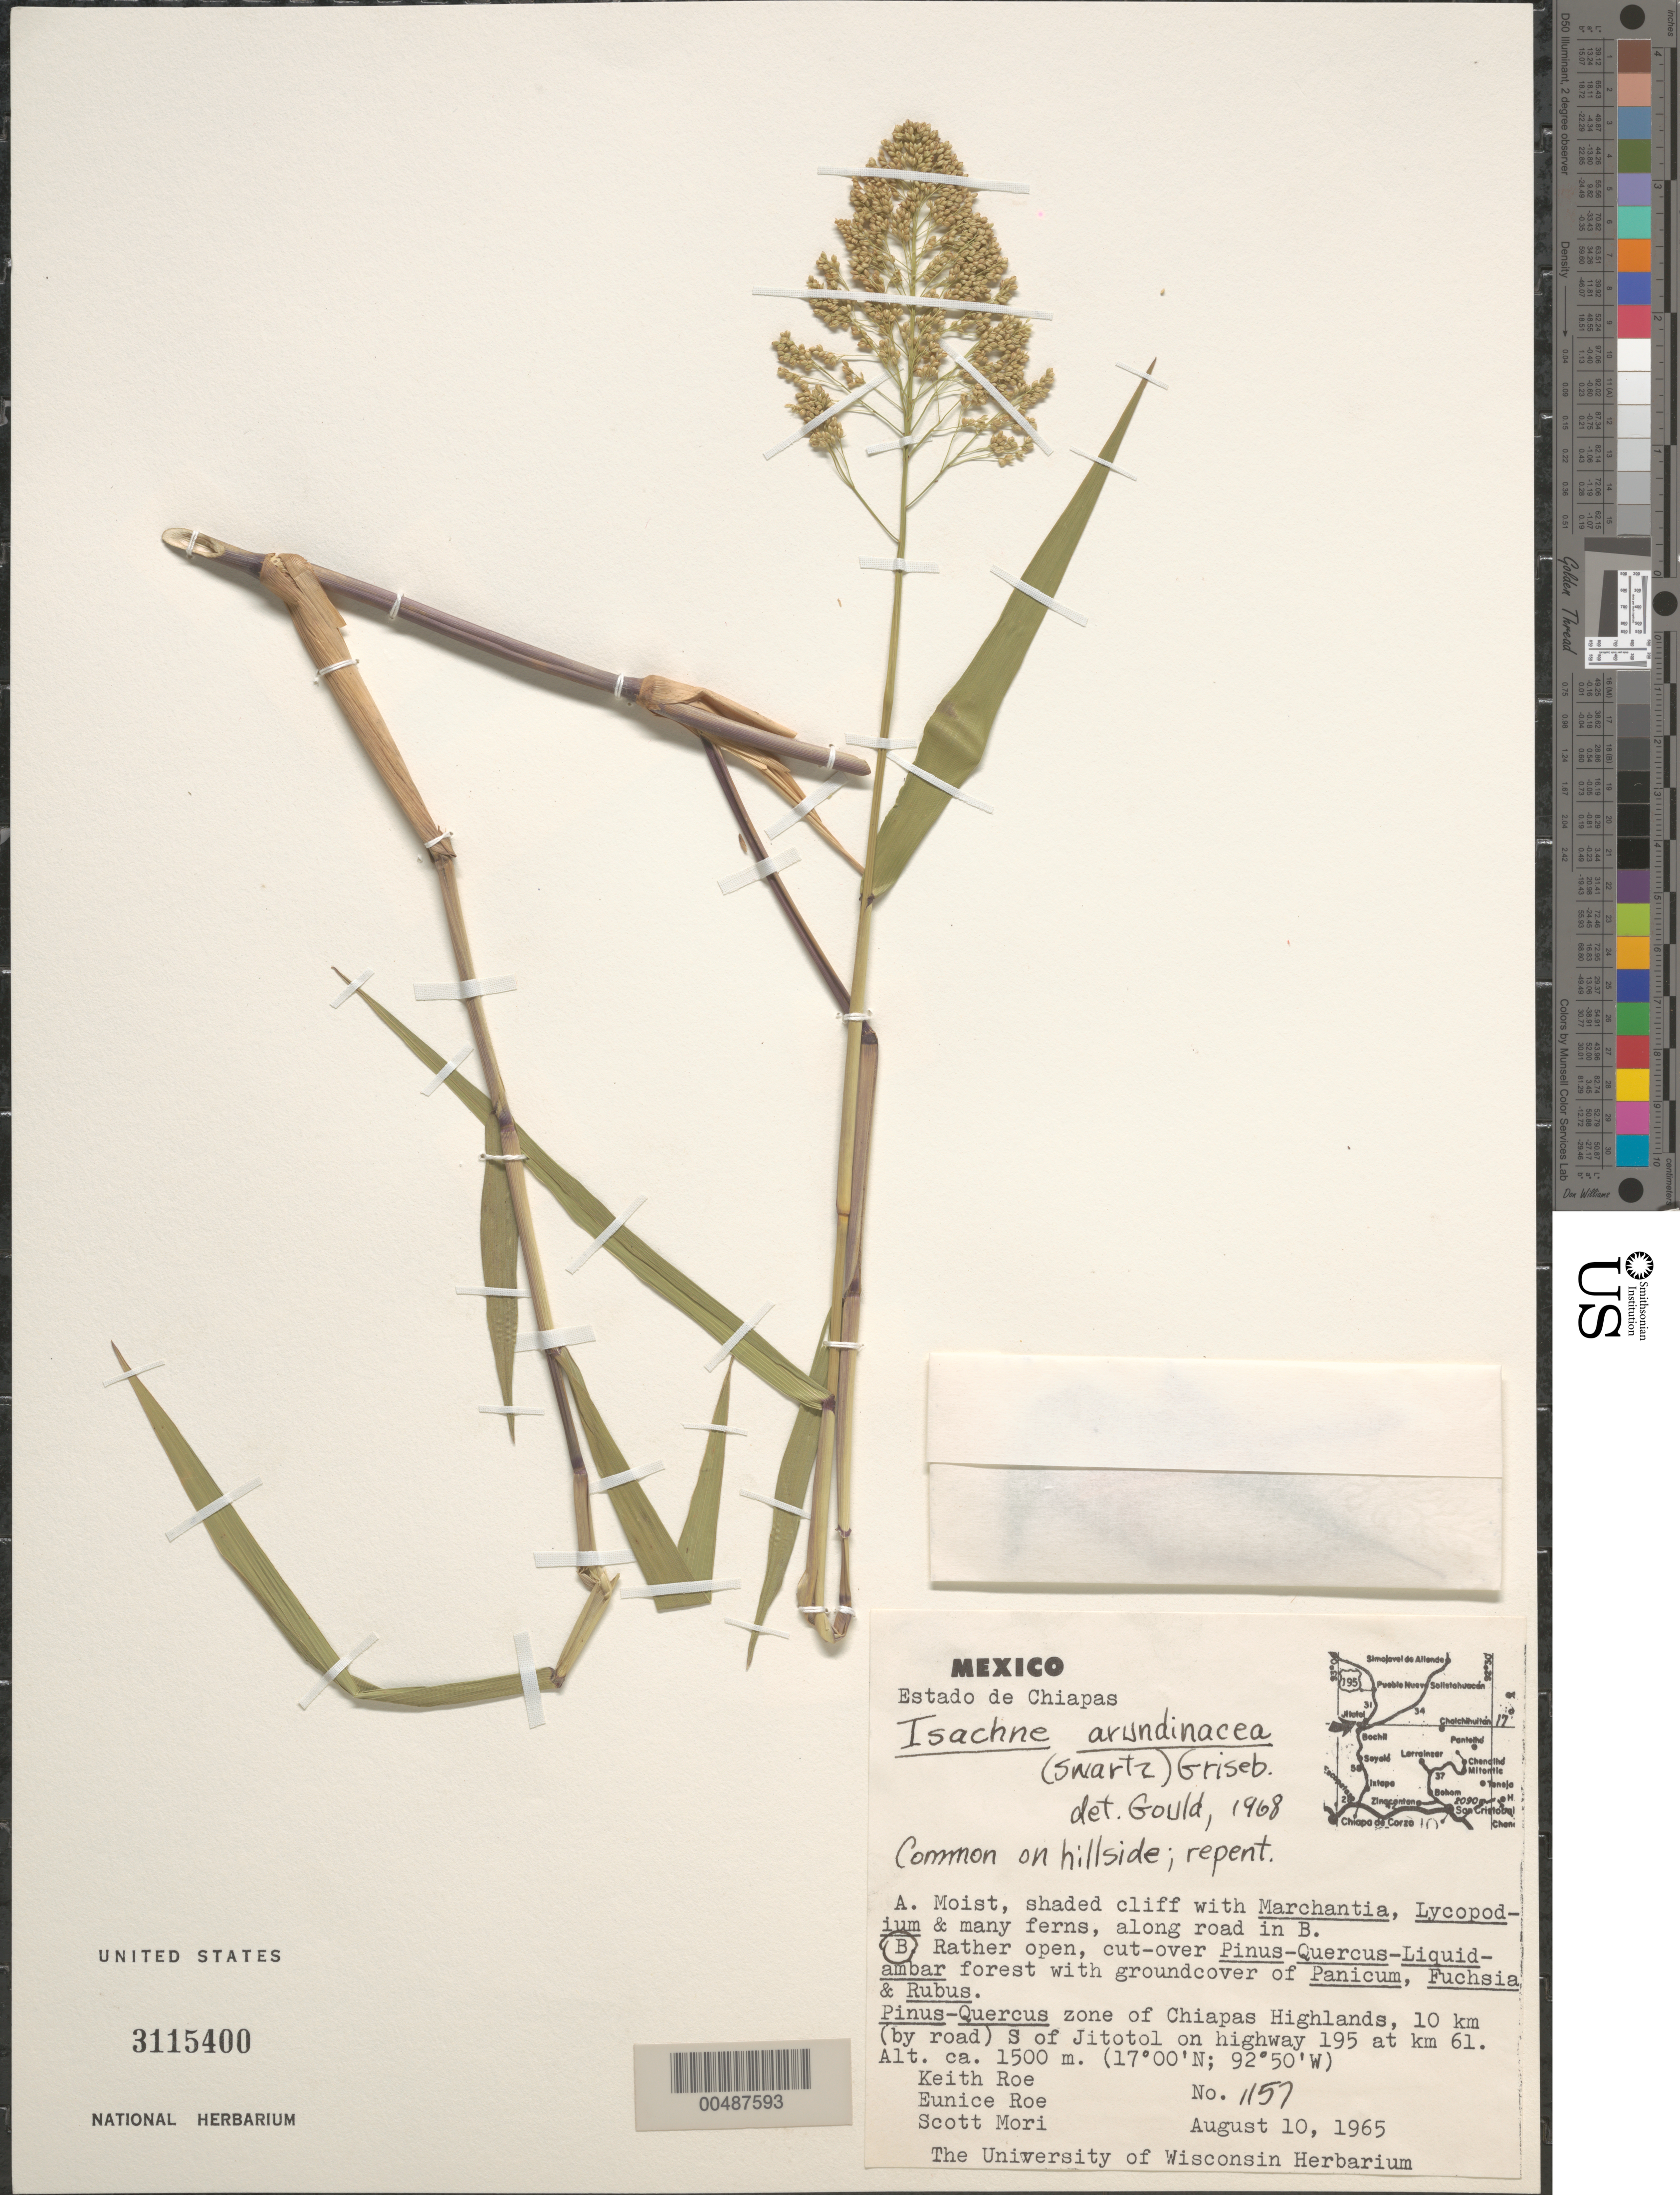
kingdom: Plantae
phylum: Tracheophyta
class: Liliopsida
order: Poales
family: Poaceae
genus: Isachne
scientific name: Isachne arundinacea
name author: (Sw.) Griseb.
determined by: Gould, F. W.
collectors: K. E. Roe, E. Roe & S. Mori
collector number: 1157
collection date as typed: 10 Aug 1965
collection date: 1965-08-10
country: Mexico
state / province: Chiapas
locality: Chiapas Highlands, 10 km (by rd) S of Jitotol on hwy 195 at km 61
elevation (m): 1500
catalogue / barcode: US 3115400